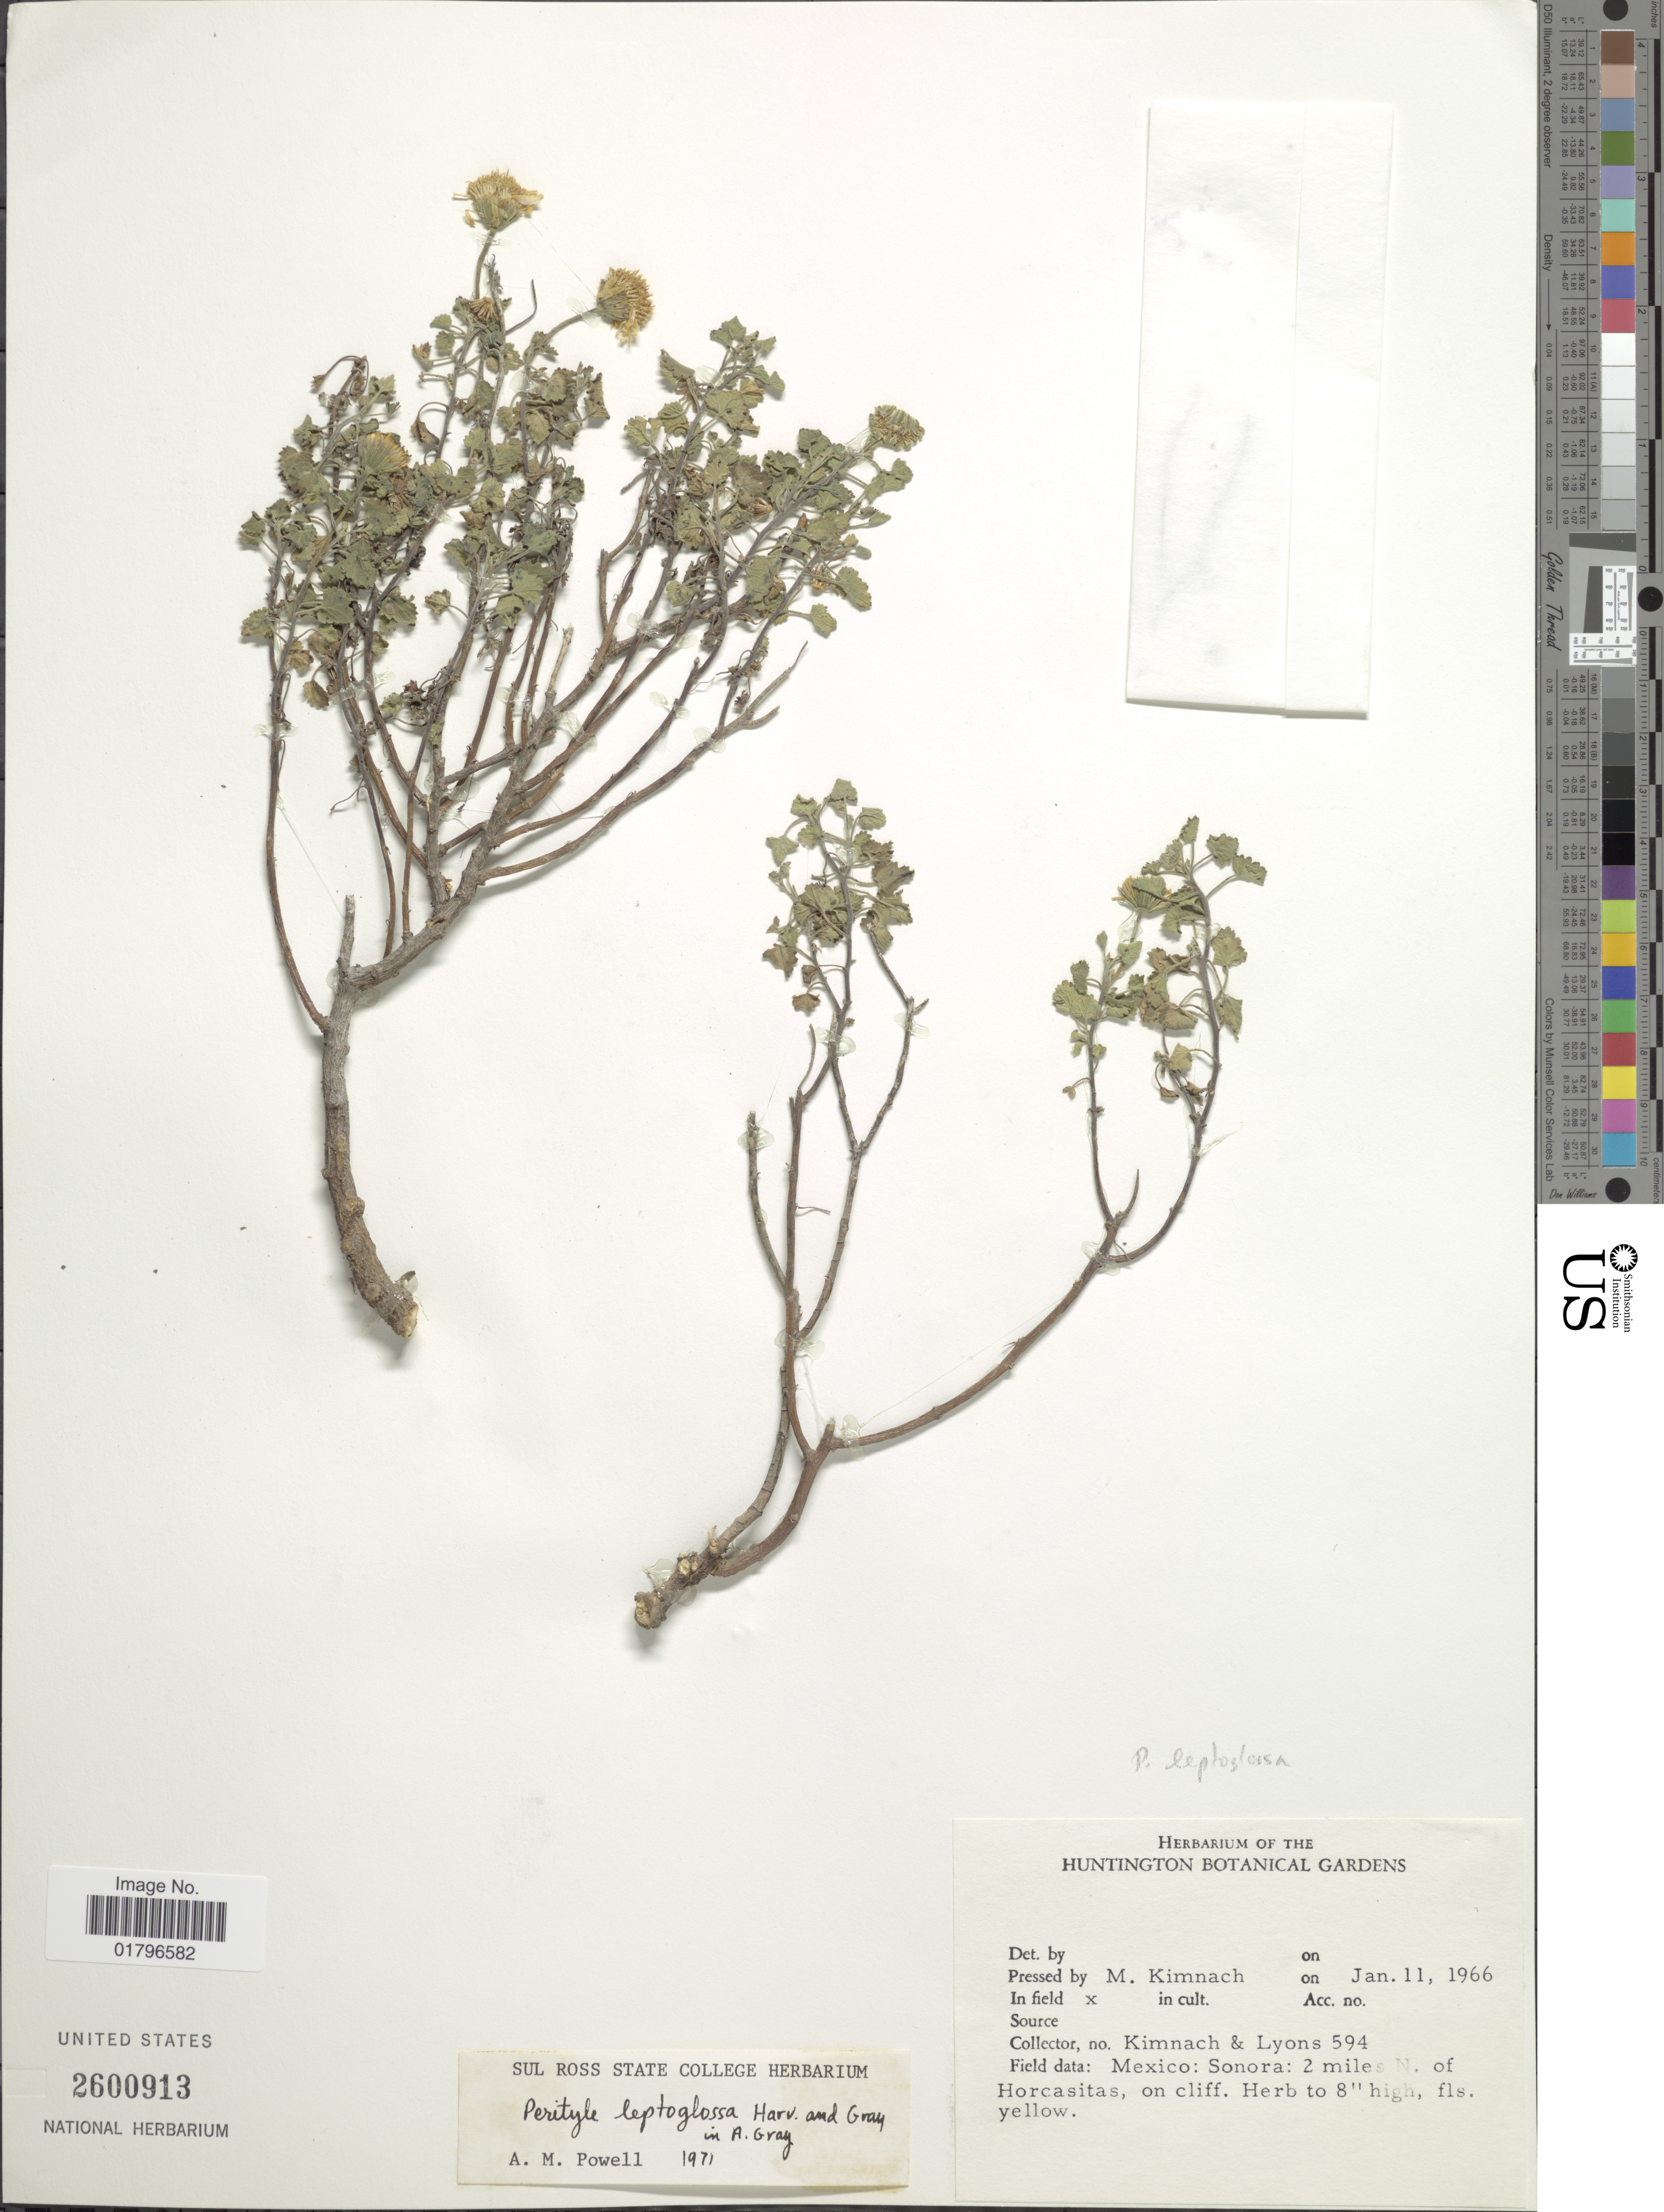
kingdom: Plantae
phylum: Tracheophyta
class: Magnoliopsida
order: Asterales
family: Asteraceae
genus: Perityle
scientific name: Perityle leptoglossa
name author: Harv. & A. Gray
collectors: -. Kimnach & Lyons, --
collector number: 594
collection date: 1966-01-11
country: Mexico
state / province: Sonora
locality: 2 miles N. of Horcasitas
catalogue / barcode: US 2600913